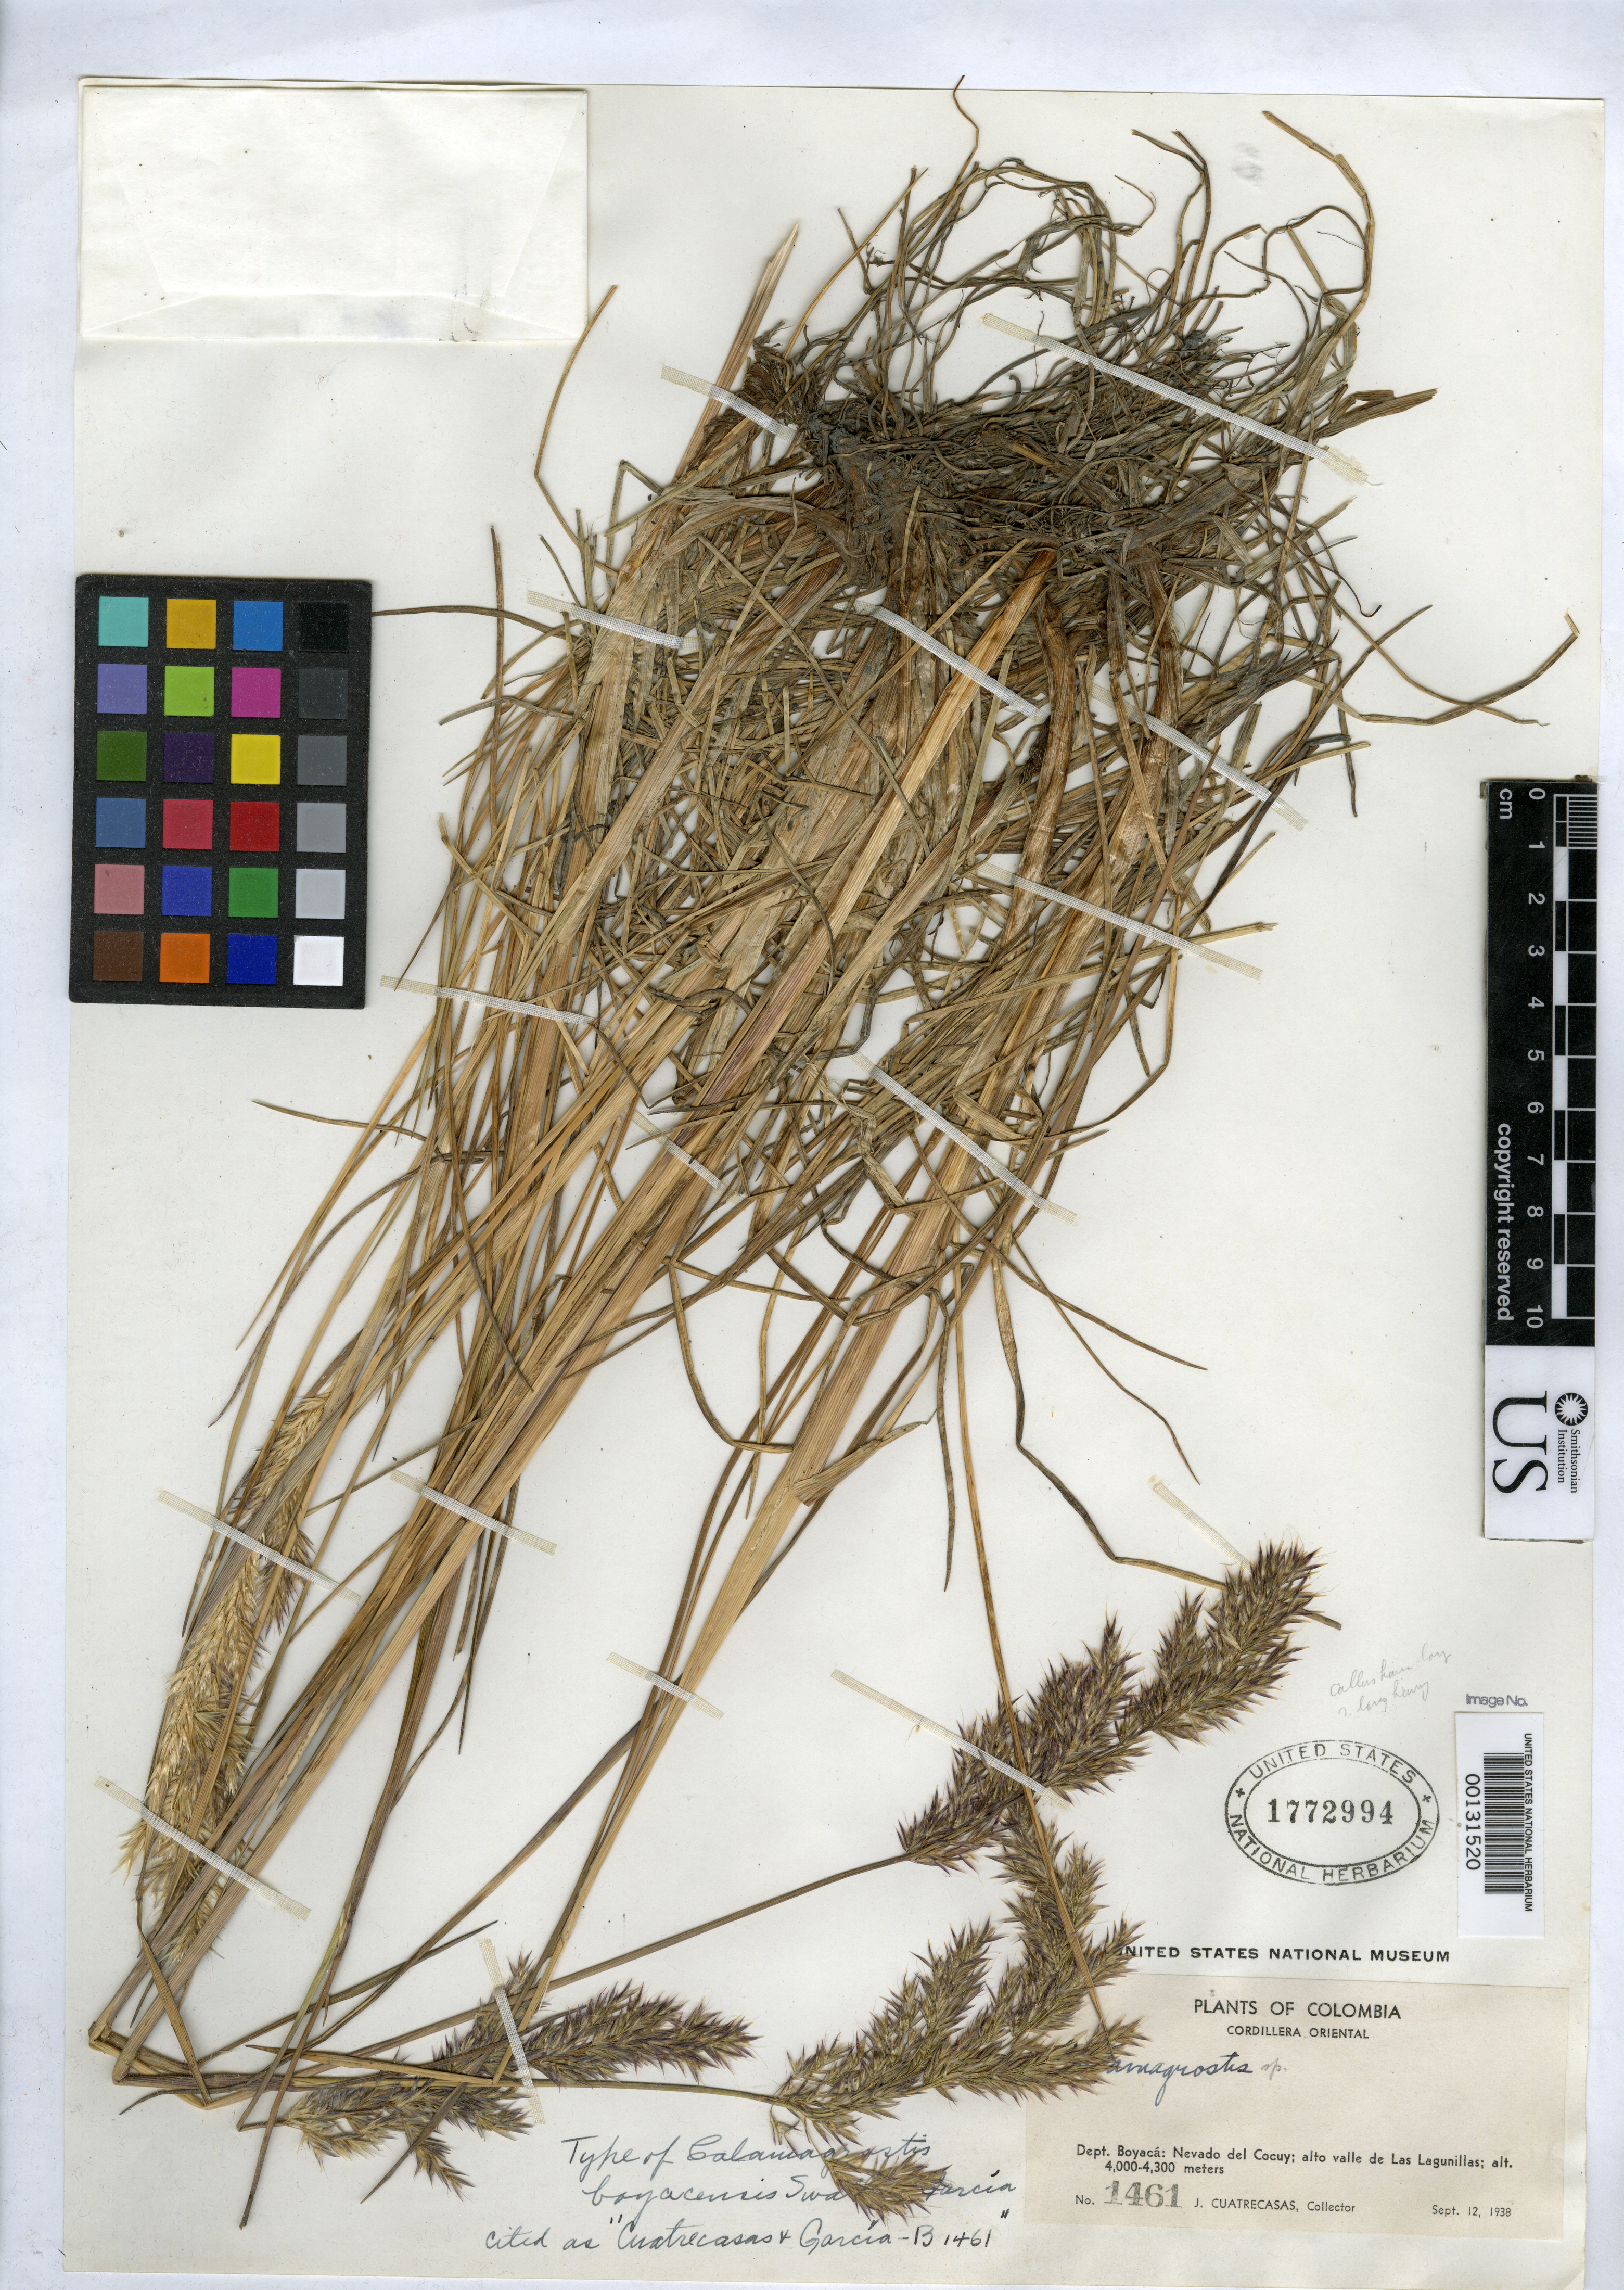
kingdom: Plantae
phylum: Tracheophyta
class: Liliopsida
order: Poales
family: Poaceae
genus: Calamagrostis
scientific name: Calamagrostis boyacensis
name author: Swallen & García-Barr.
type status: Holotype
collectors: J. Cuatrecasas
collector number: B 1461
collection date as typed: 12 Sep 1938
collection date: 1938-09-12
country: Colombia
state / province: Boyacá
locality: Nevada de Cocuy, Alto Valle de Las Lagunillas.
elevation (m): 4000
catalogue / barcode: US 1772994